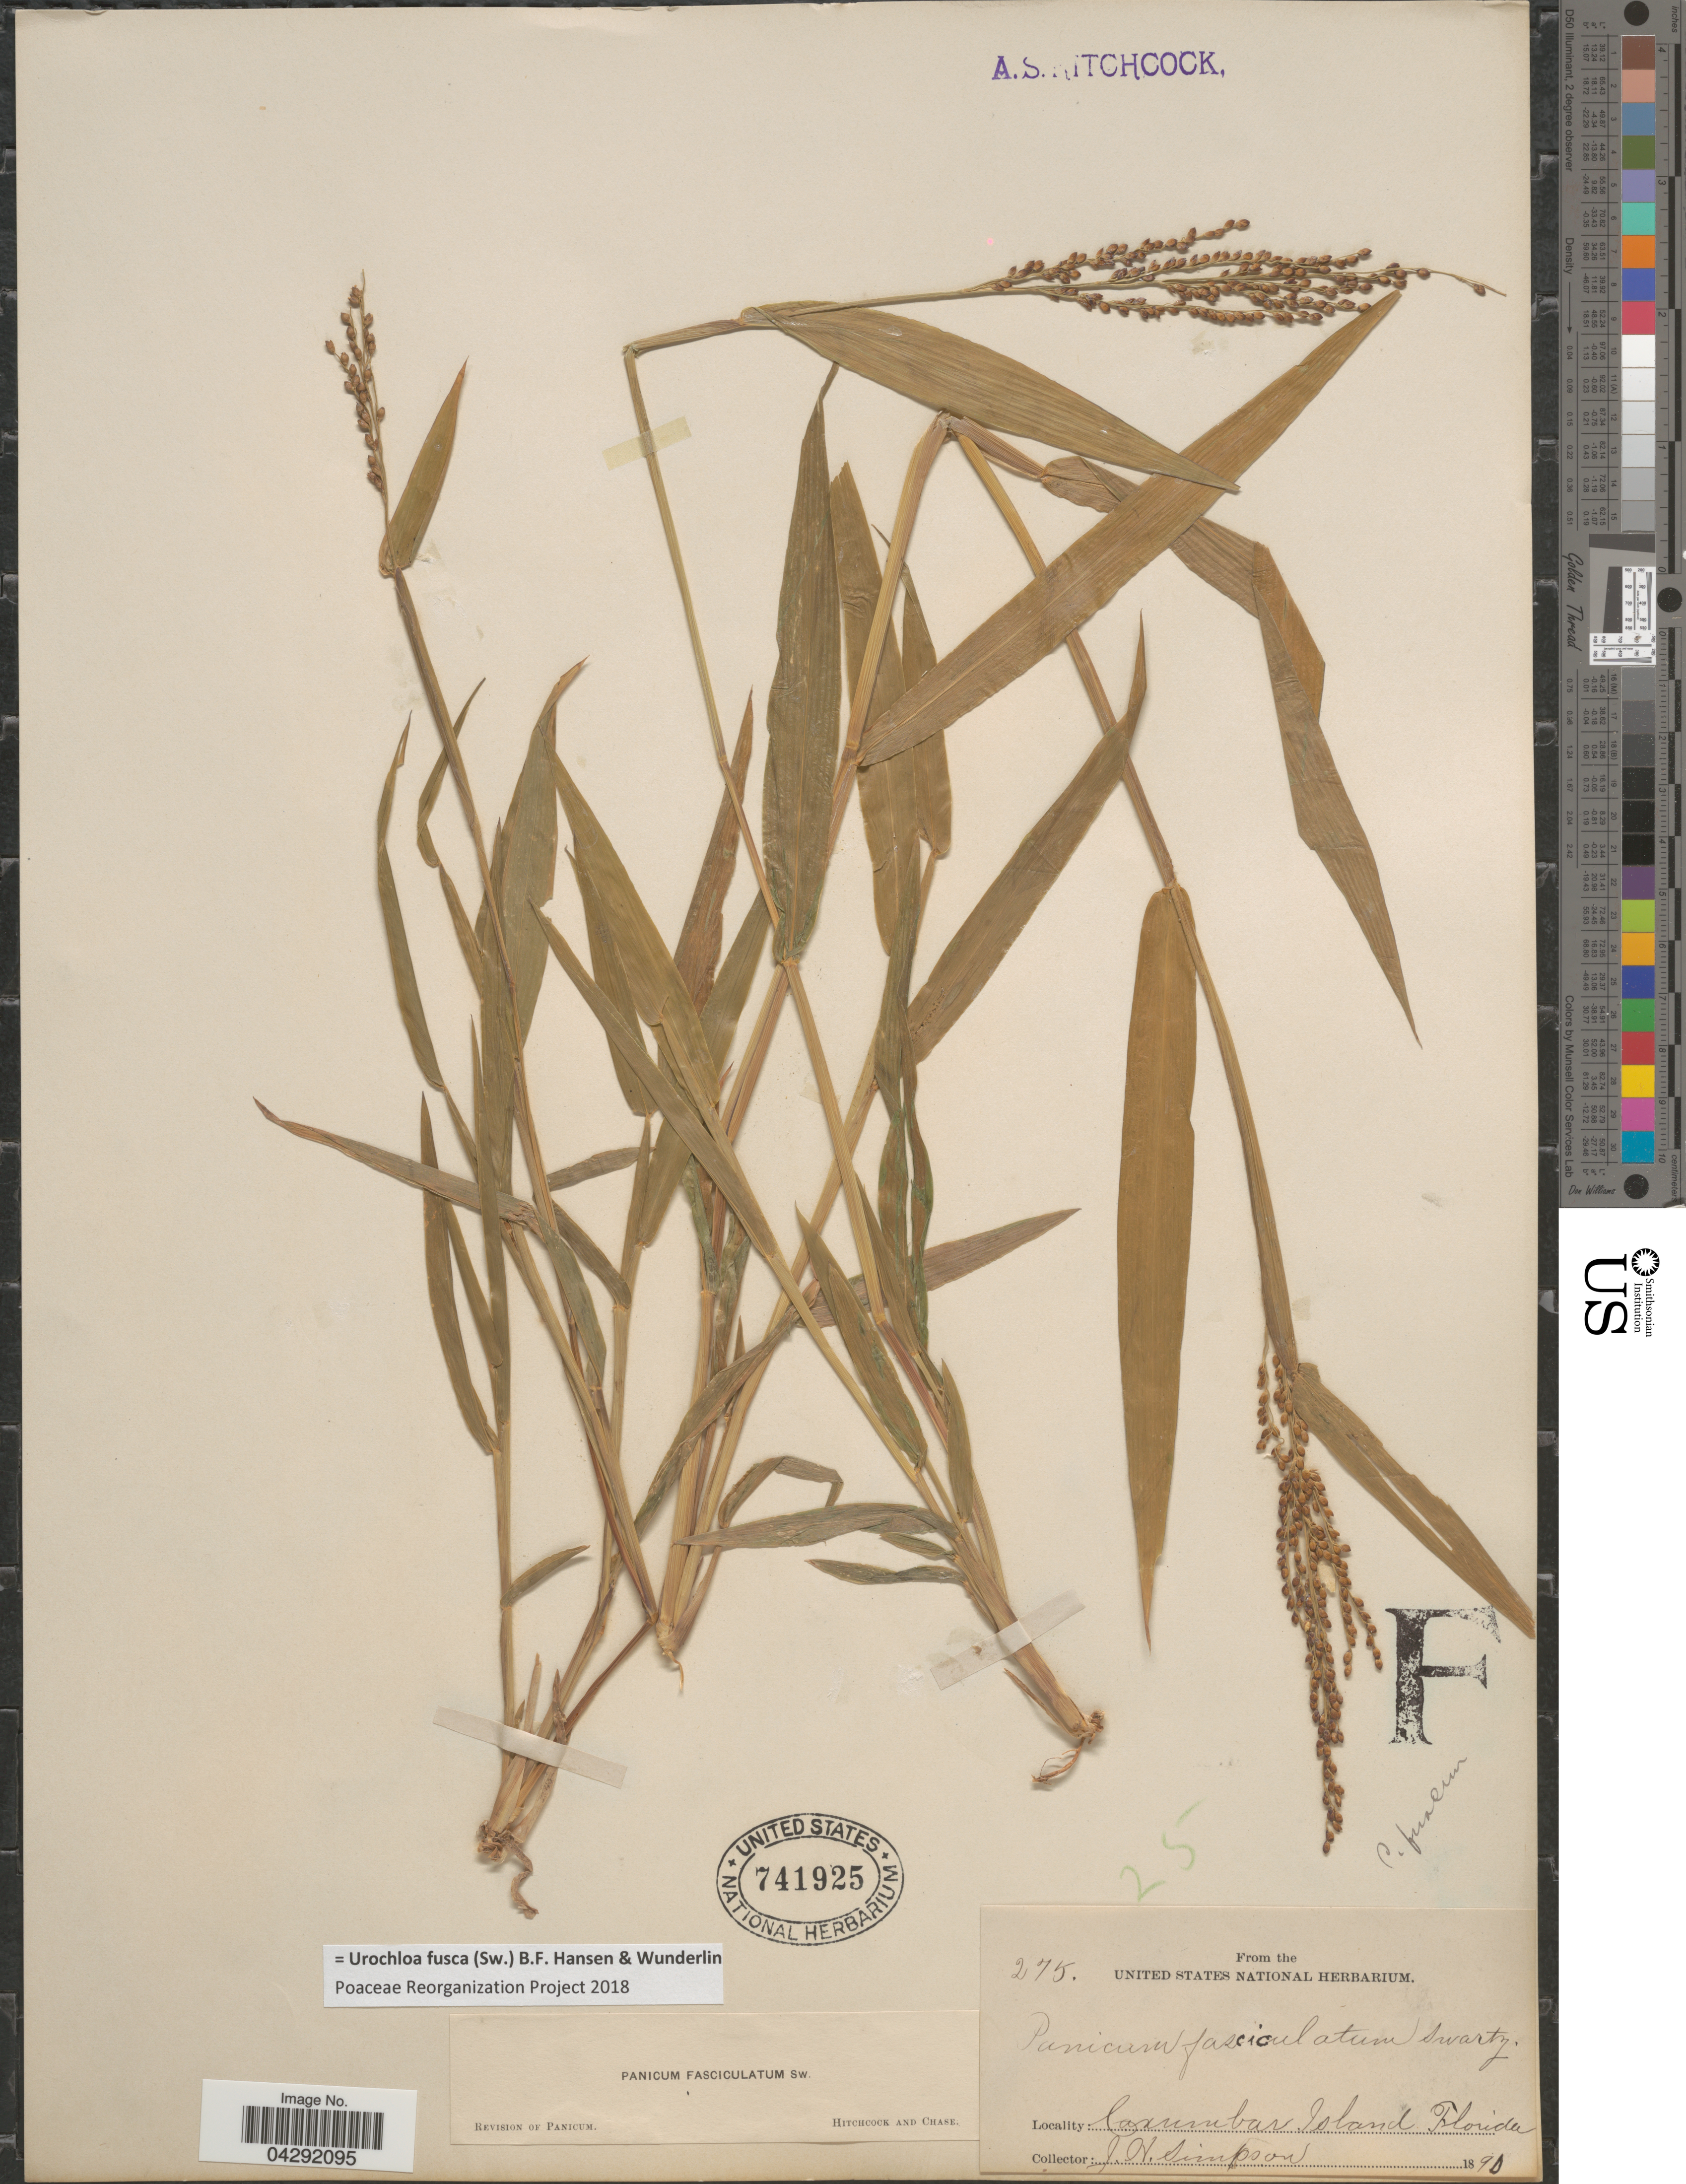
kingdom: Plantae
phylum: Tracheophyta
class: Liliopsida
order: Poales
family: Poaceae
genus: Urochloa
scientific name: Urochloa fusca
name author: (Sw.) B.F. Hansen & Wunderlin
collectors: J. H. Simpson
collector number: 275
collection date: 1890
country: United States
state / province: Florida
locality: Caxumbar Island.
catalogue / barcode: US 741925